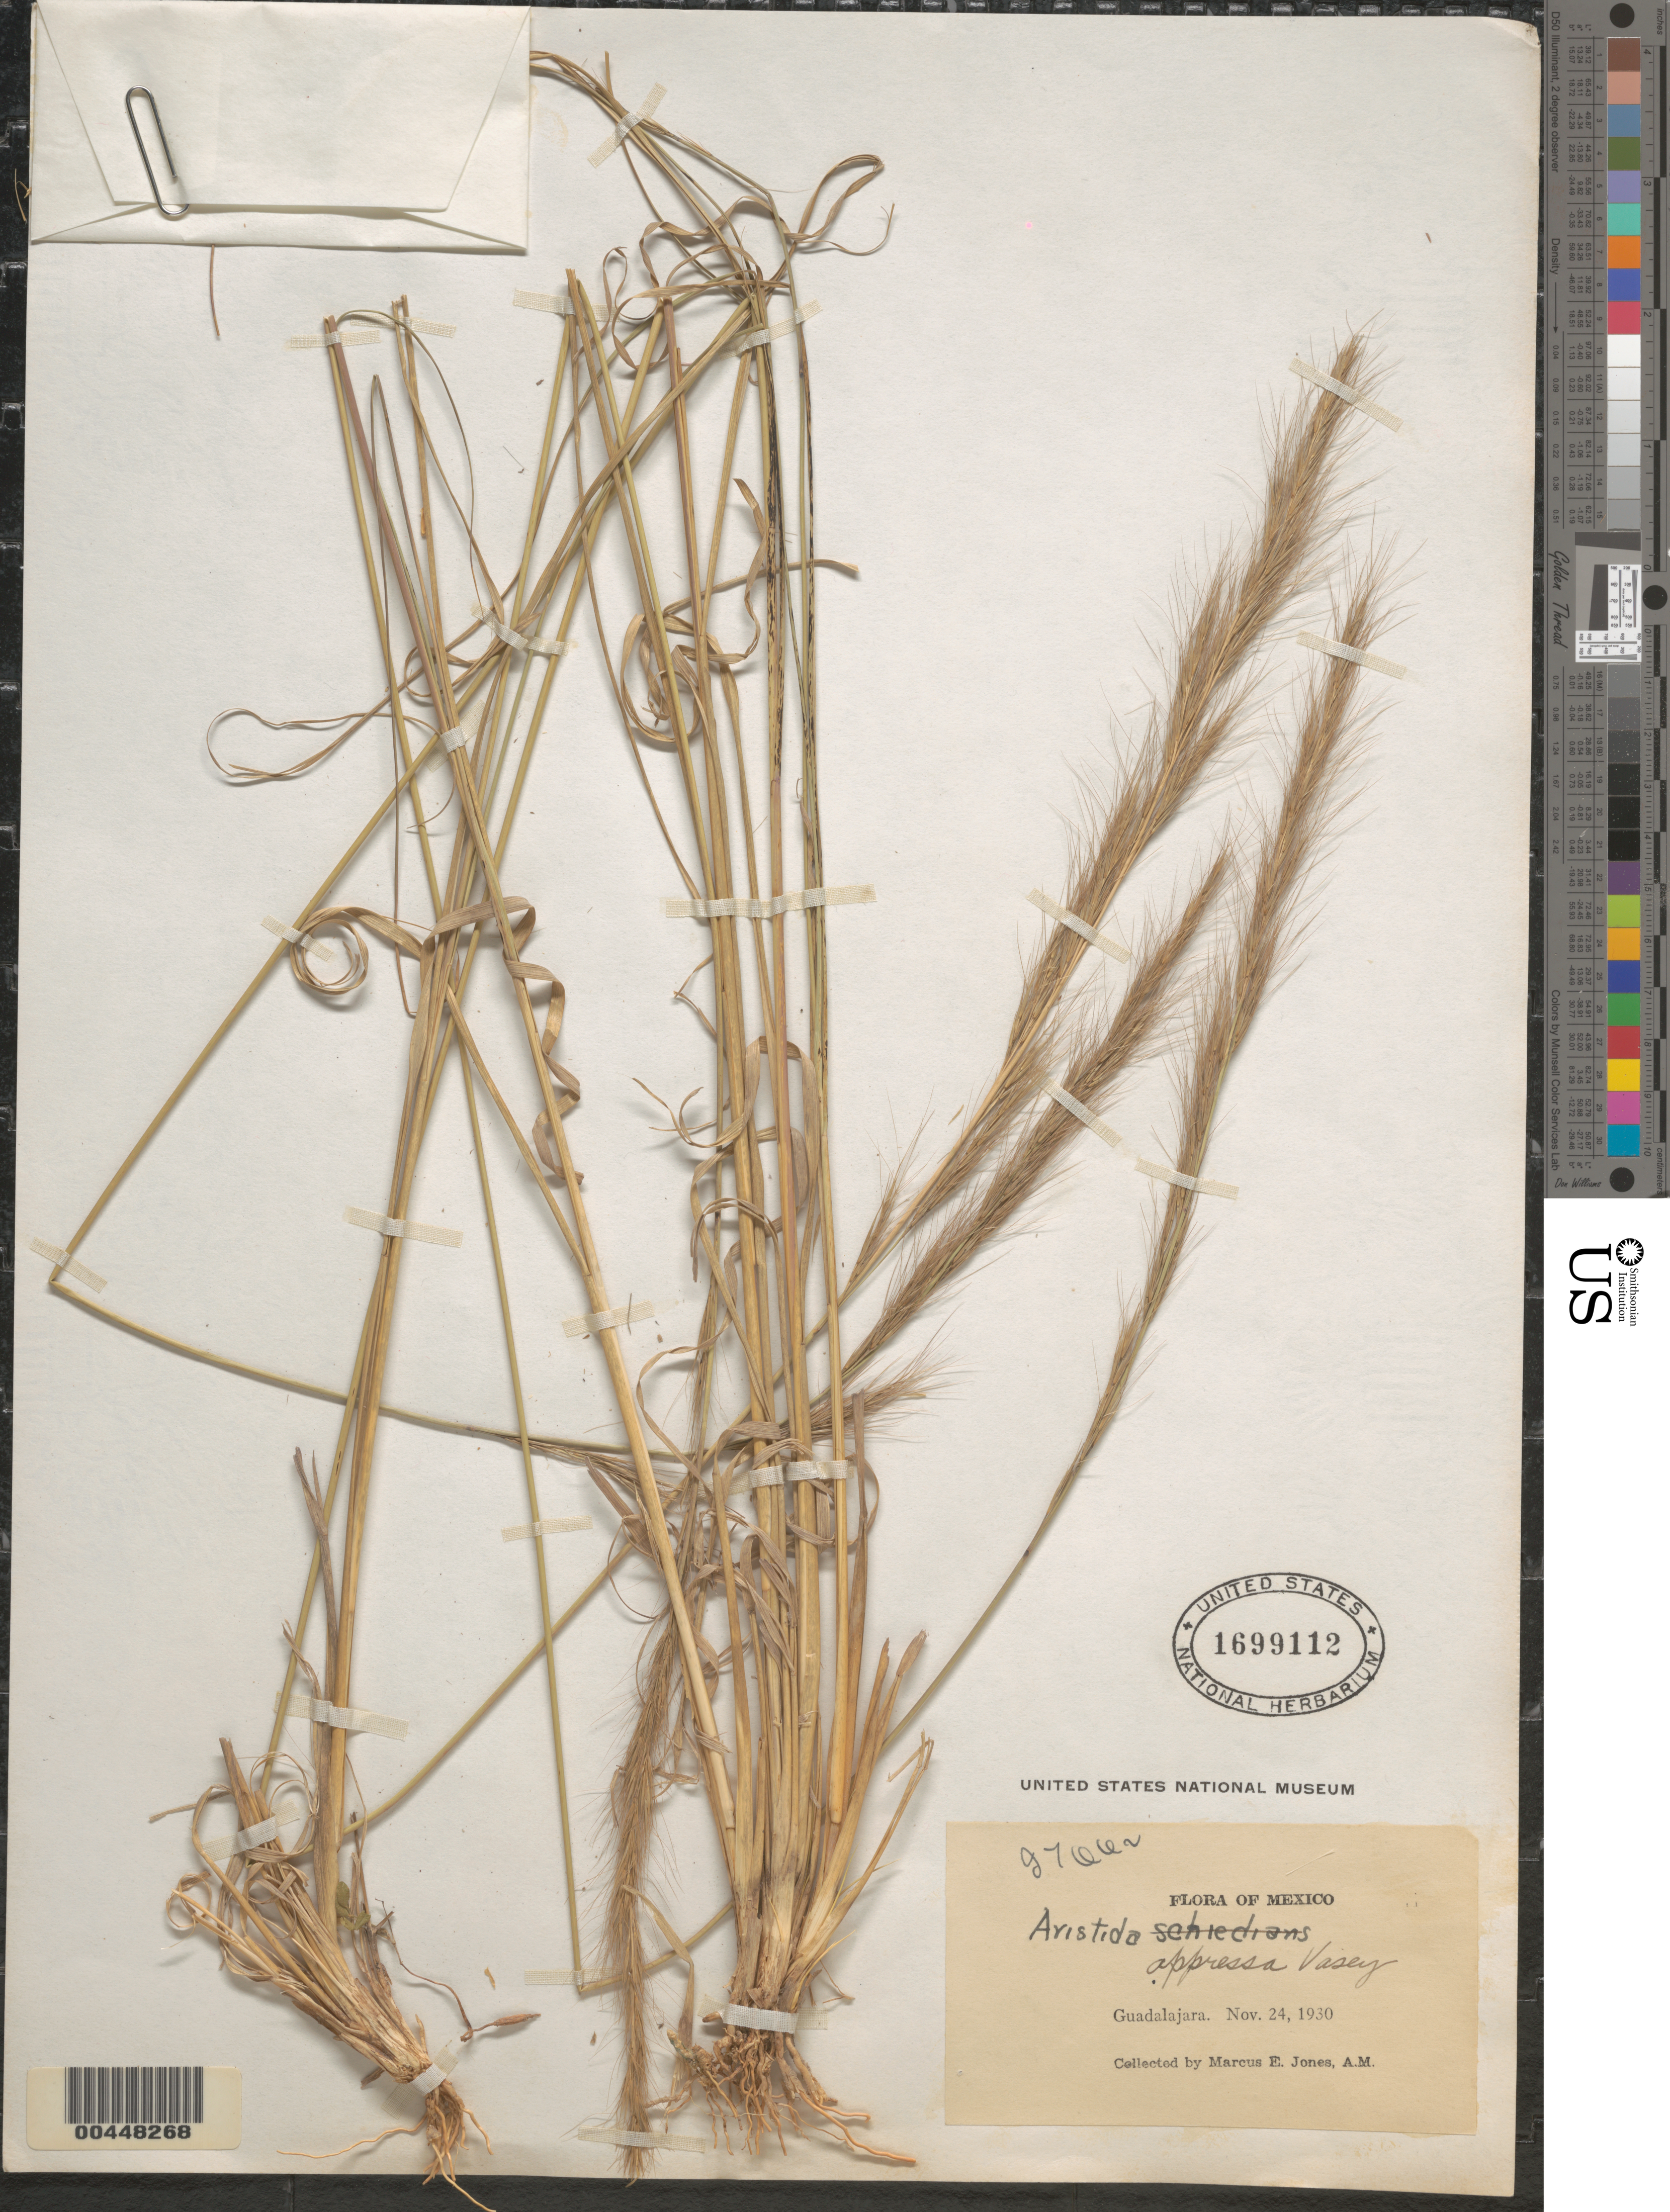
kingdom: Plantae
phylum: Tracheophyta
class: Liliopsida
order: Poales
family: Poaceae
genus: Aristida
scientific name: Aristida appressa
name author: Vasey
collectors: M. E. Jones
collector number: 9766a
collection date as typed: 24 Nov 1930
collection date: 1930-11-24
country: Mexico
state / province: Jalisco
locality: Guadalajara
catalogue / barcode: US 1699112